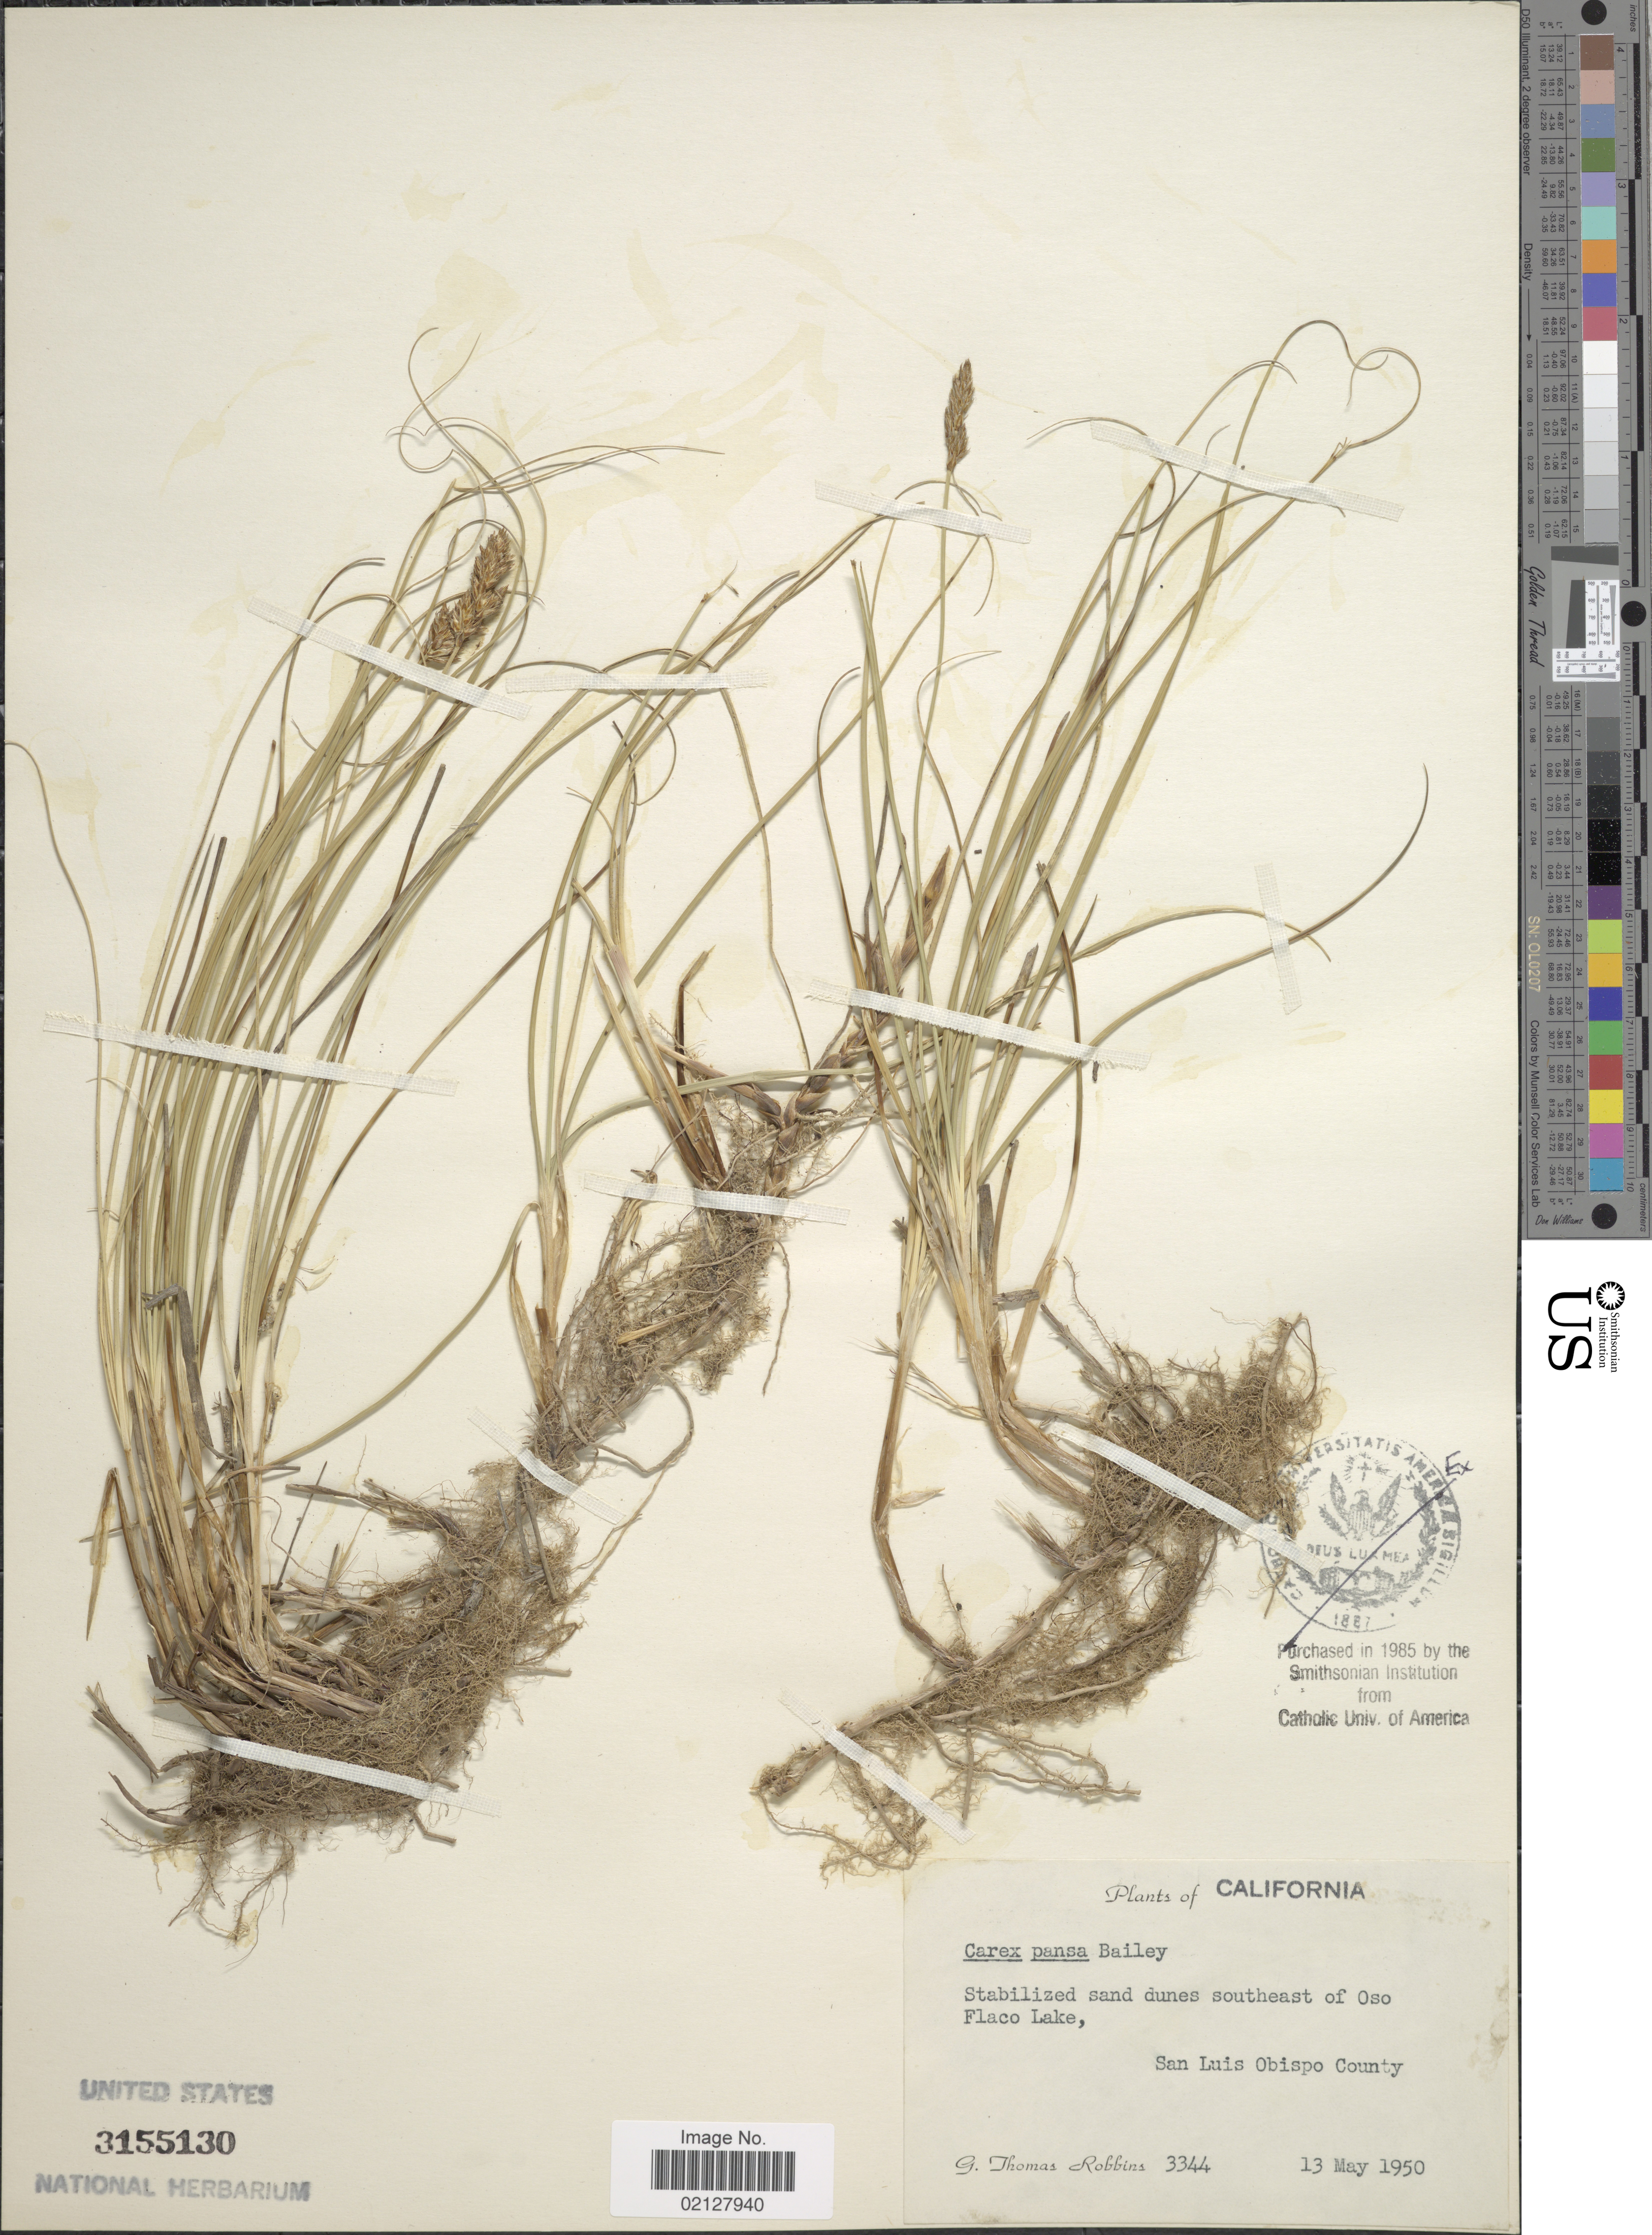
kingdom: Plantae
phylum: Tracheophyta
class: Liliopsida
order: Poales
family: Cyperaceae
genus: Carex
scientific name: Carex pansa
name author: L.H. Bailey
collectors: G. T. Robbins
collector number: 3344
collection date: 1950-05-13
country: United States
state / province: California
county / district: San Luis Obispo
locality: Stabilized sand dunes southeast of Oso Flaco Lake, San Luis Obispo County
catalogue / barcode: US 3155130